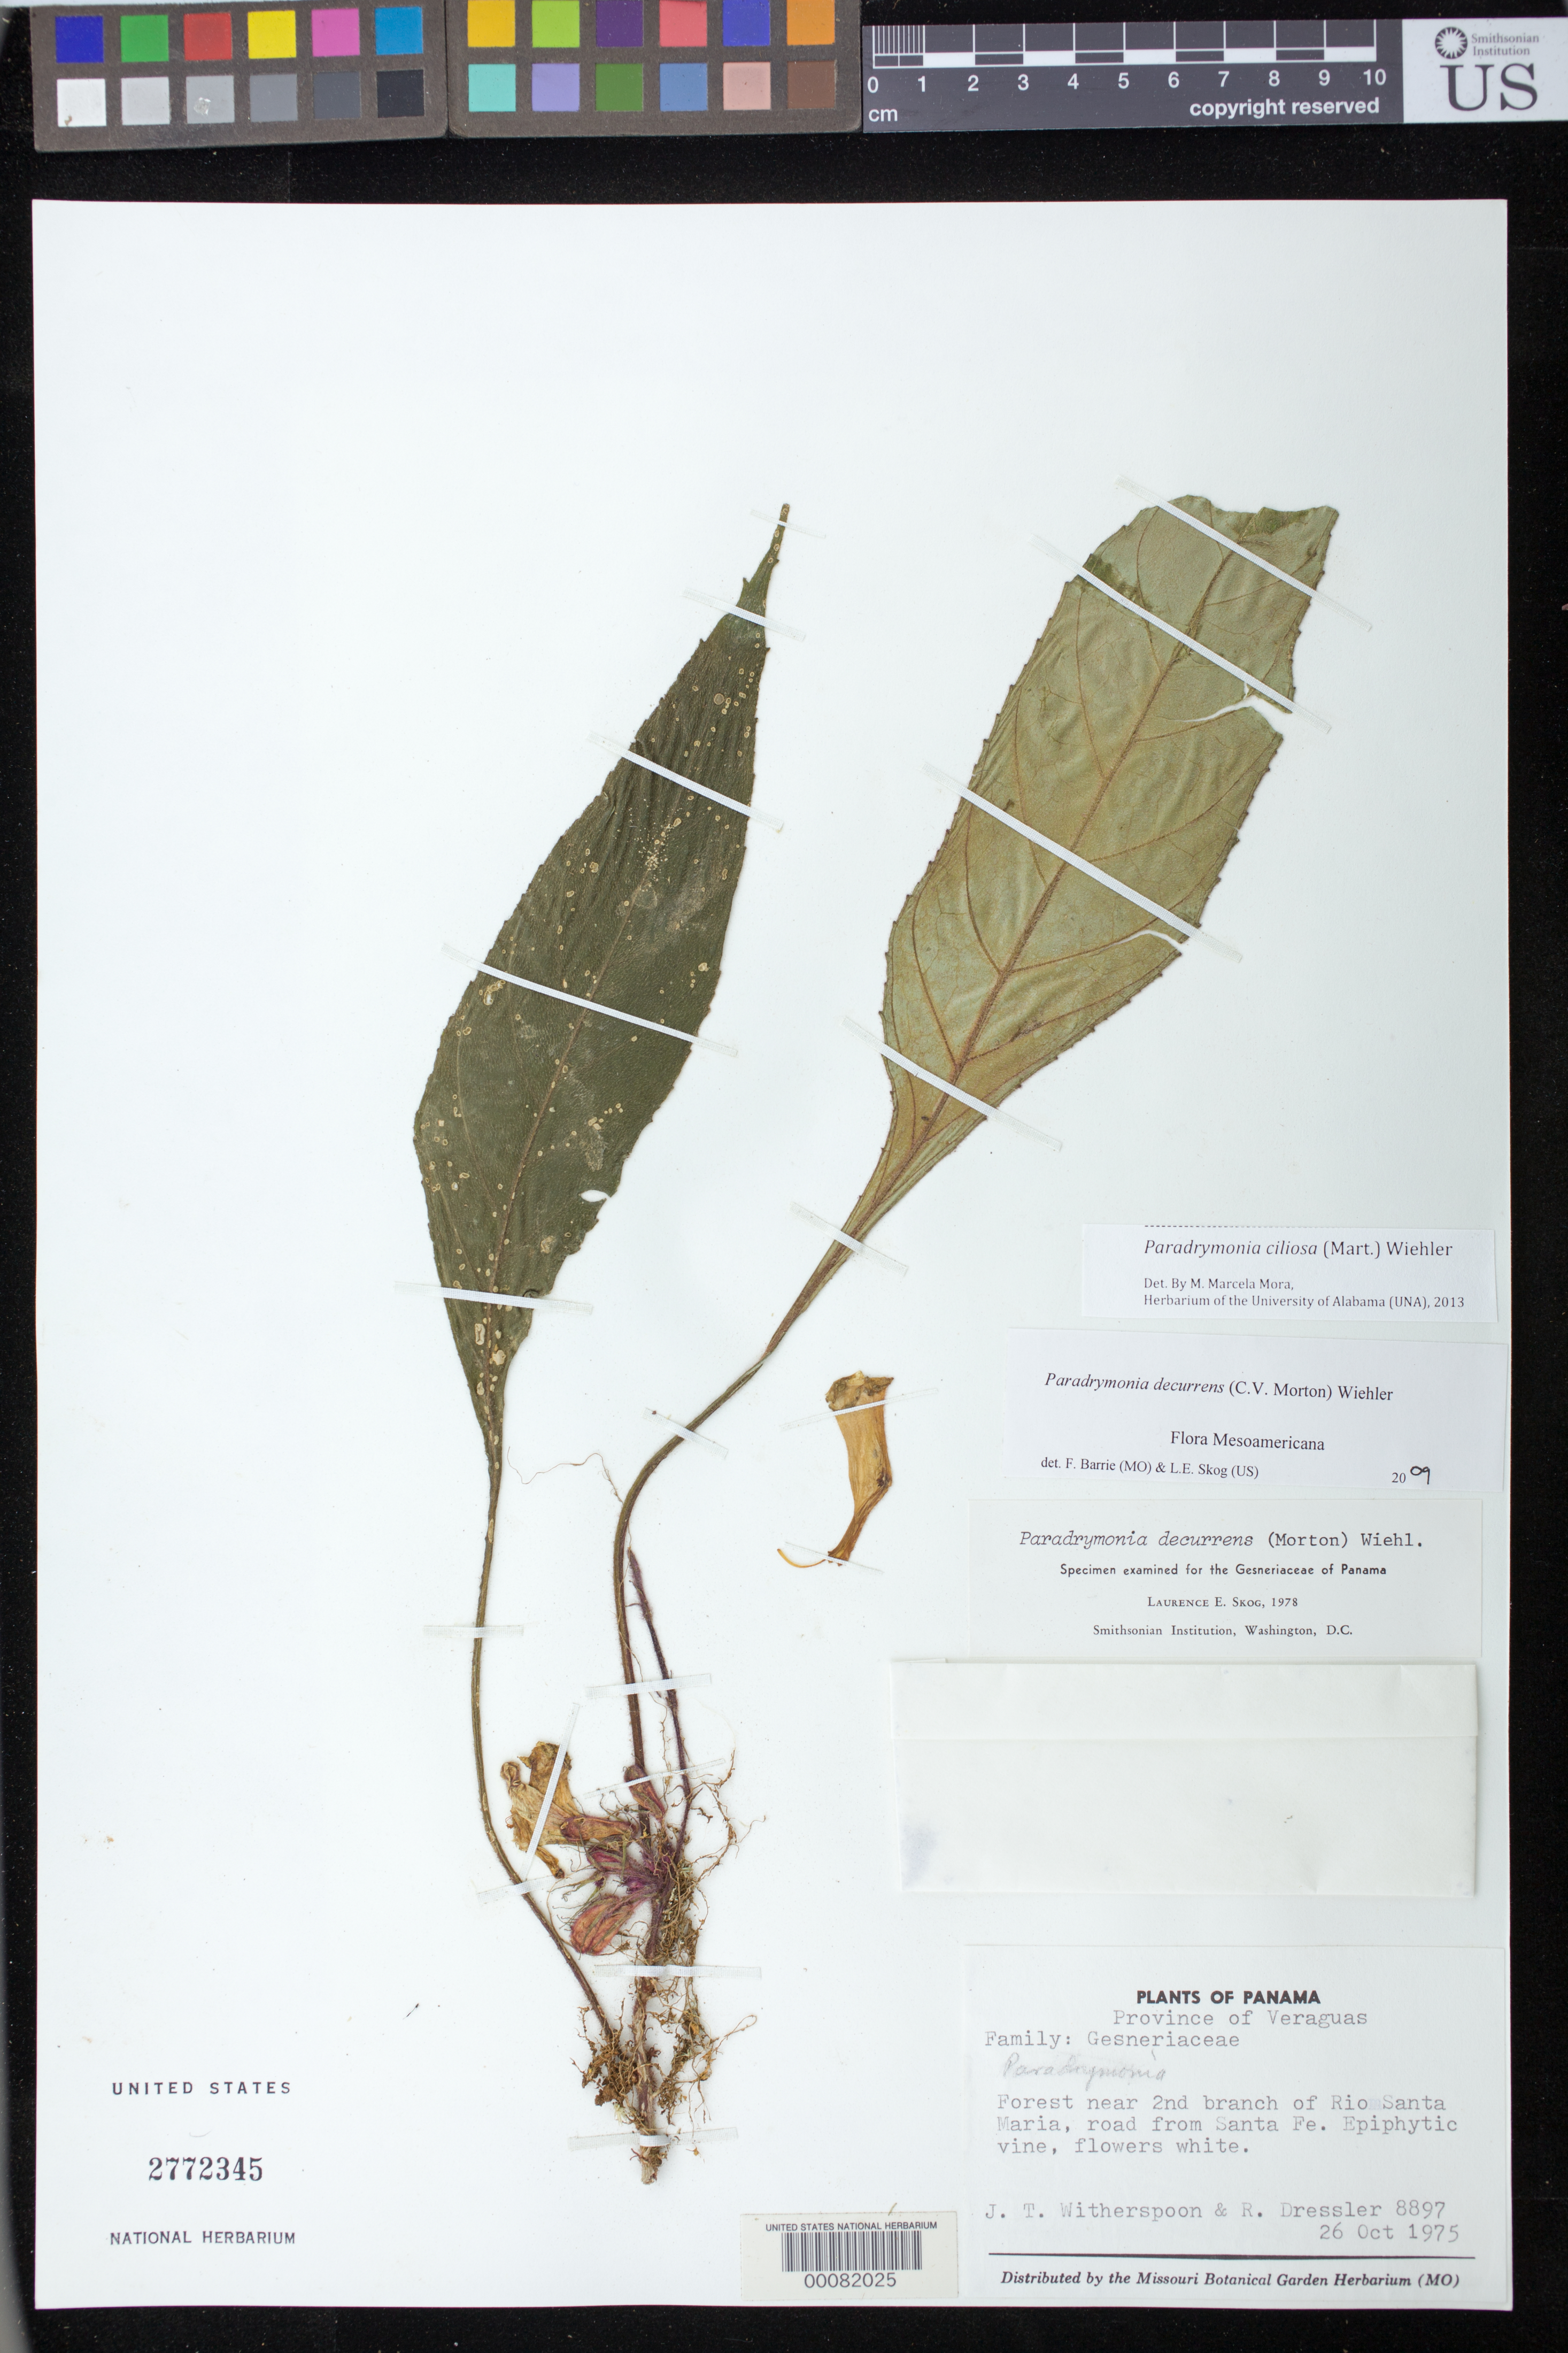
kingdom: Plantae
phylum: Tracheophyta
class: Magnoliopsida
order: Lamiales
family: Gesneriaceae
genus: Paradrymonia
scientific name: Paradrymonia ciliosa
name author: (Mart.) Wiehler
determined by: Mora, M. Marcela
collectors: J. Witherspoon & R. Dressler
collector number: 8897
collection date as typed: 26 Oct 1975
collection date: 1975-10-26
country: Panama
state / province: Veraguas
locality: Near 2nd branch of Rio Santa Maria, road from Santa Fe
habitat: Forest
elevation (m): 600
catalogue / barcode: US 2772345